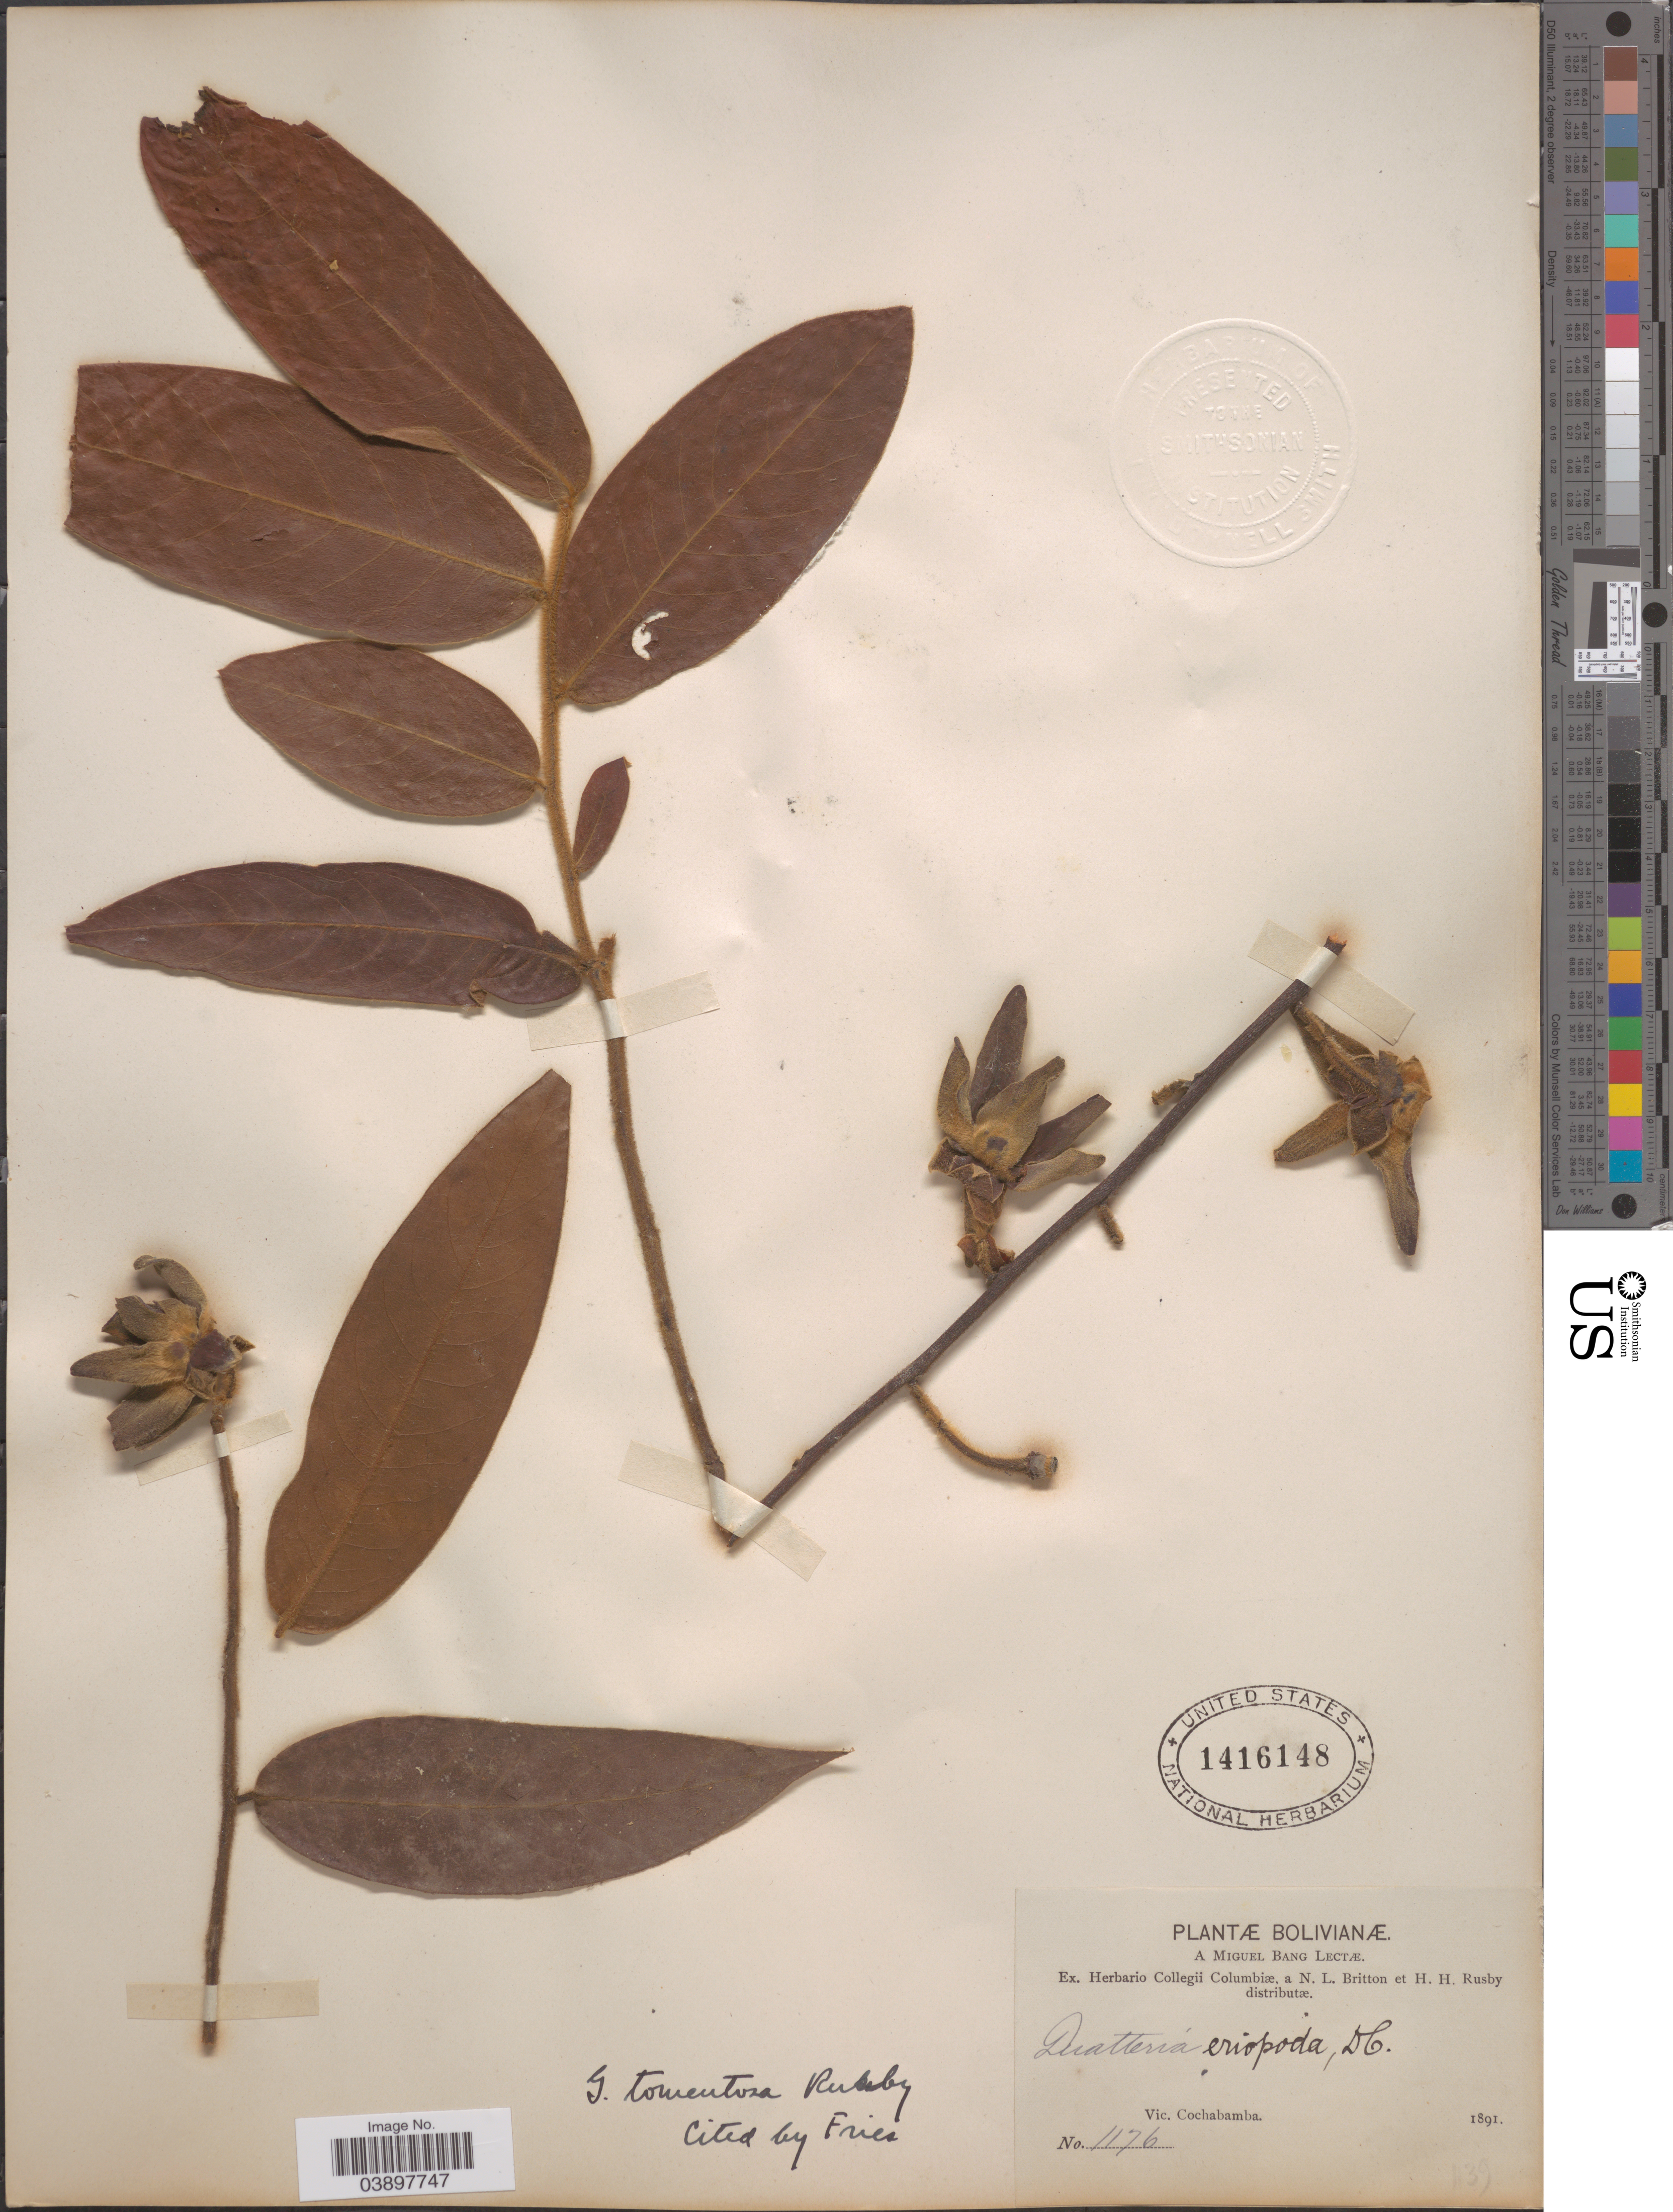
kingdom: Plantae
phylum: Tracheophyta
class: Magnoliopsida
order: Magnoliales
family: Annonaceae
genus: Guatteria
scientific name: Guatteria tomentosa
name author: Rusby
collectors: M. Bang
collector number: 1176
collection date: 1891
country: Bolivia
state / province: Cochabamba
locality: Vic. Cochabamba.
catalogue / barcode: US 1416148